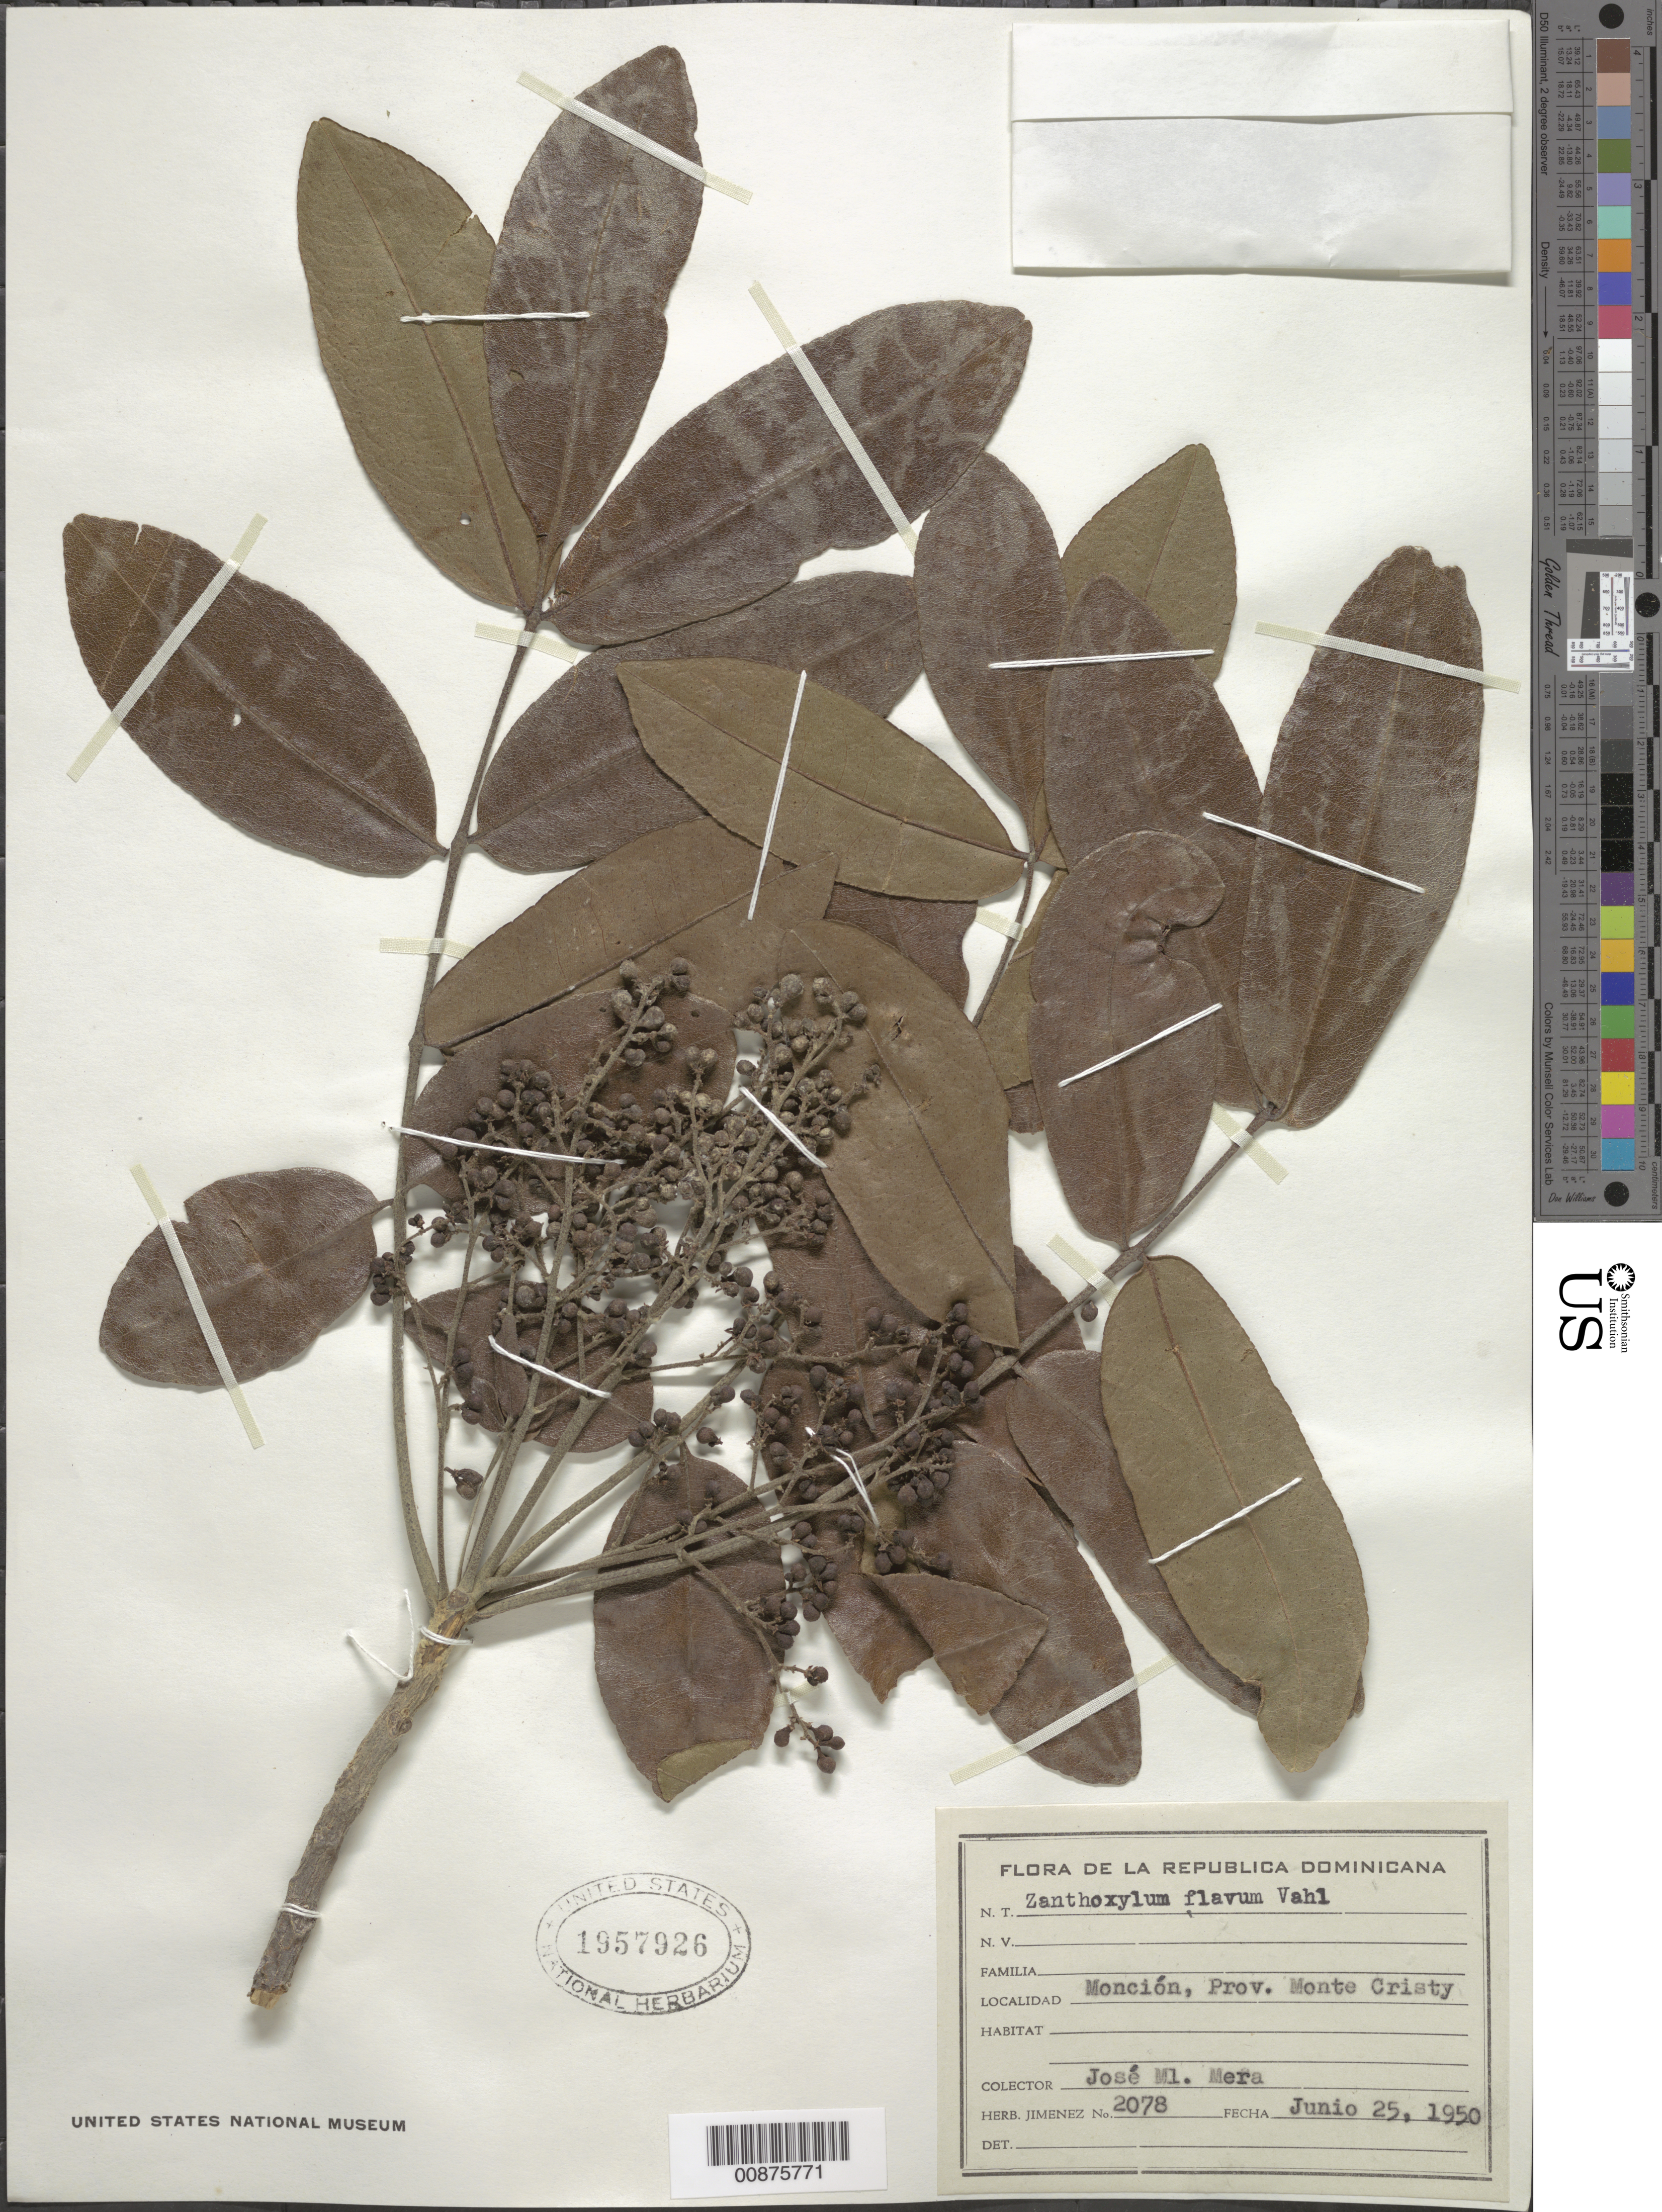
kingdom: Plantae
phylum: Tracheophyta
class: Magnoliopsida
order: Sapindales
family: Rutaceae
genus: Zanthoxylum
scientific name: Zanthoxylum flavum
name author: Vahl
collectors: J. Mera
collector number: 2078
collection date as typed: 25 Jun 1950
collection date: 1950-06-25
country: Dominican Republic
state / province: Monte Cristi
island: Hispaniola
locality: Monción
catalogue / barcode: US 1957926